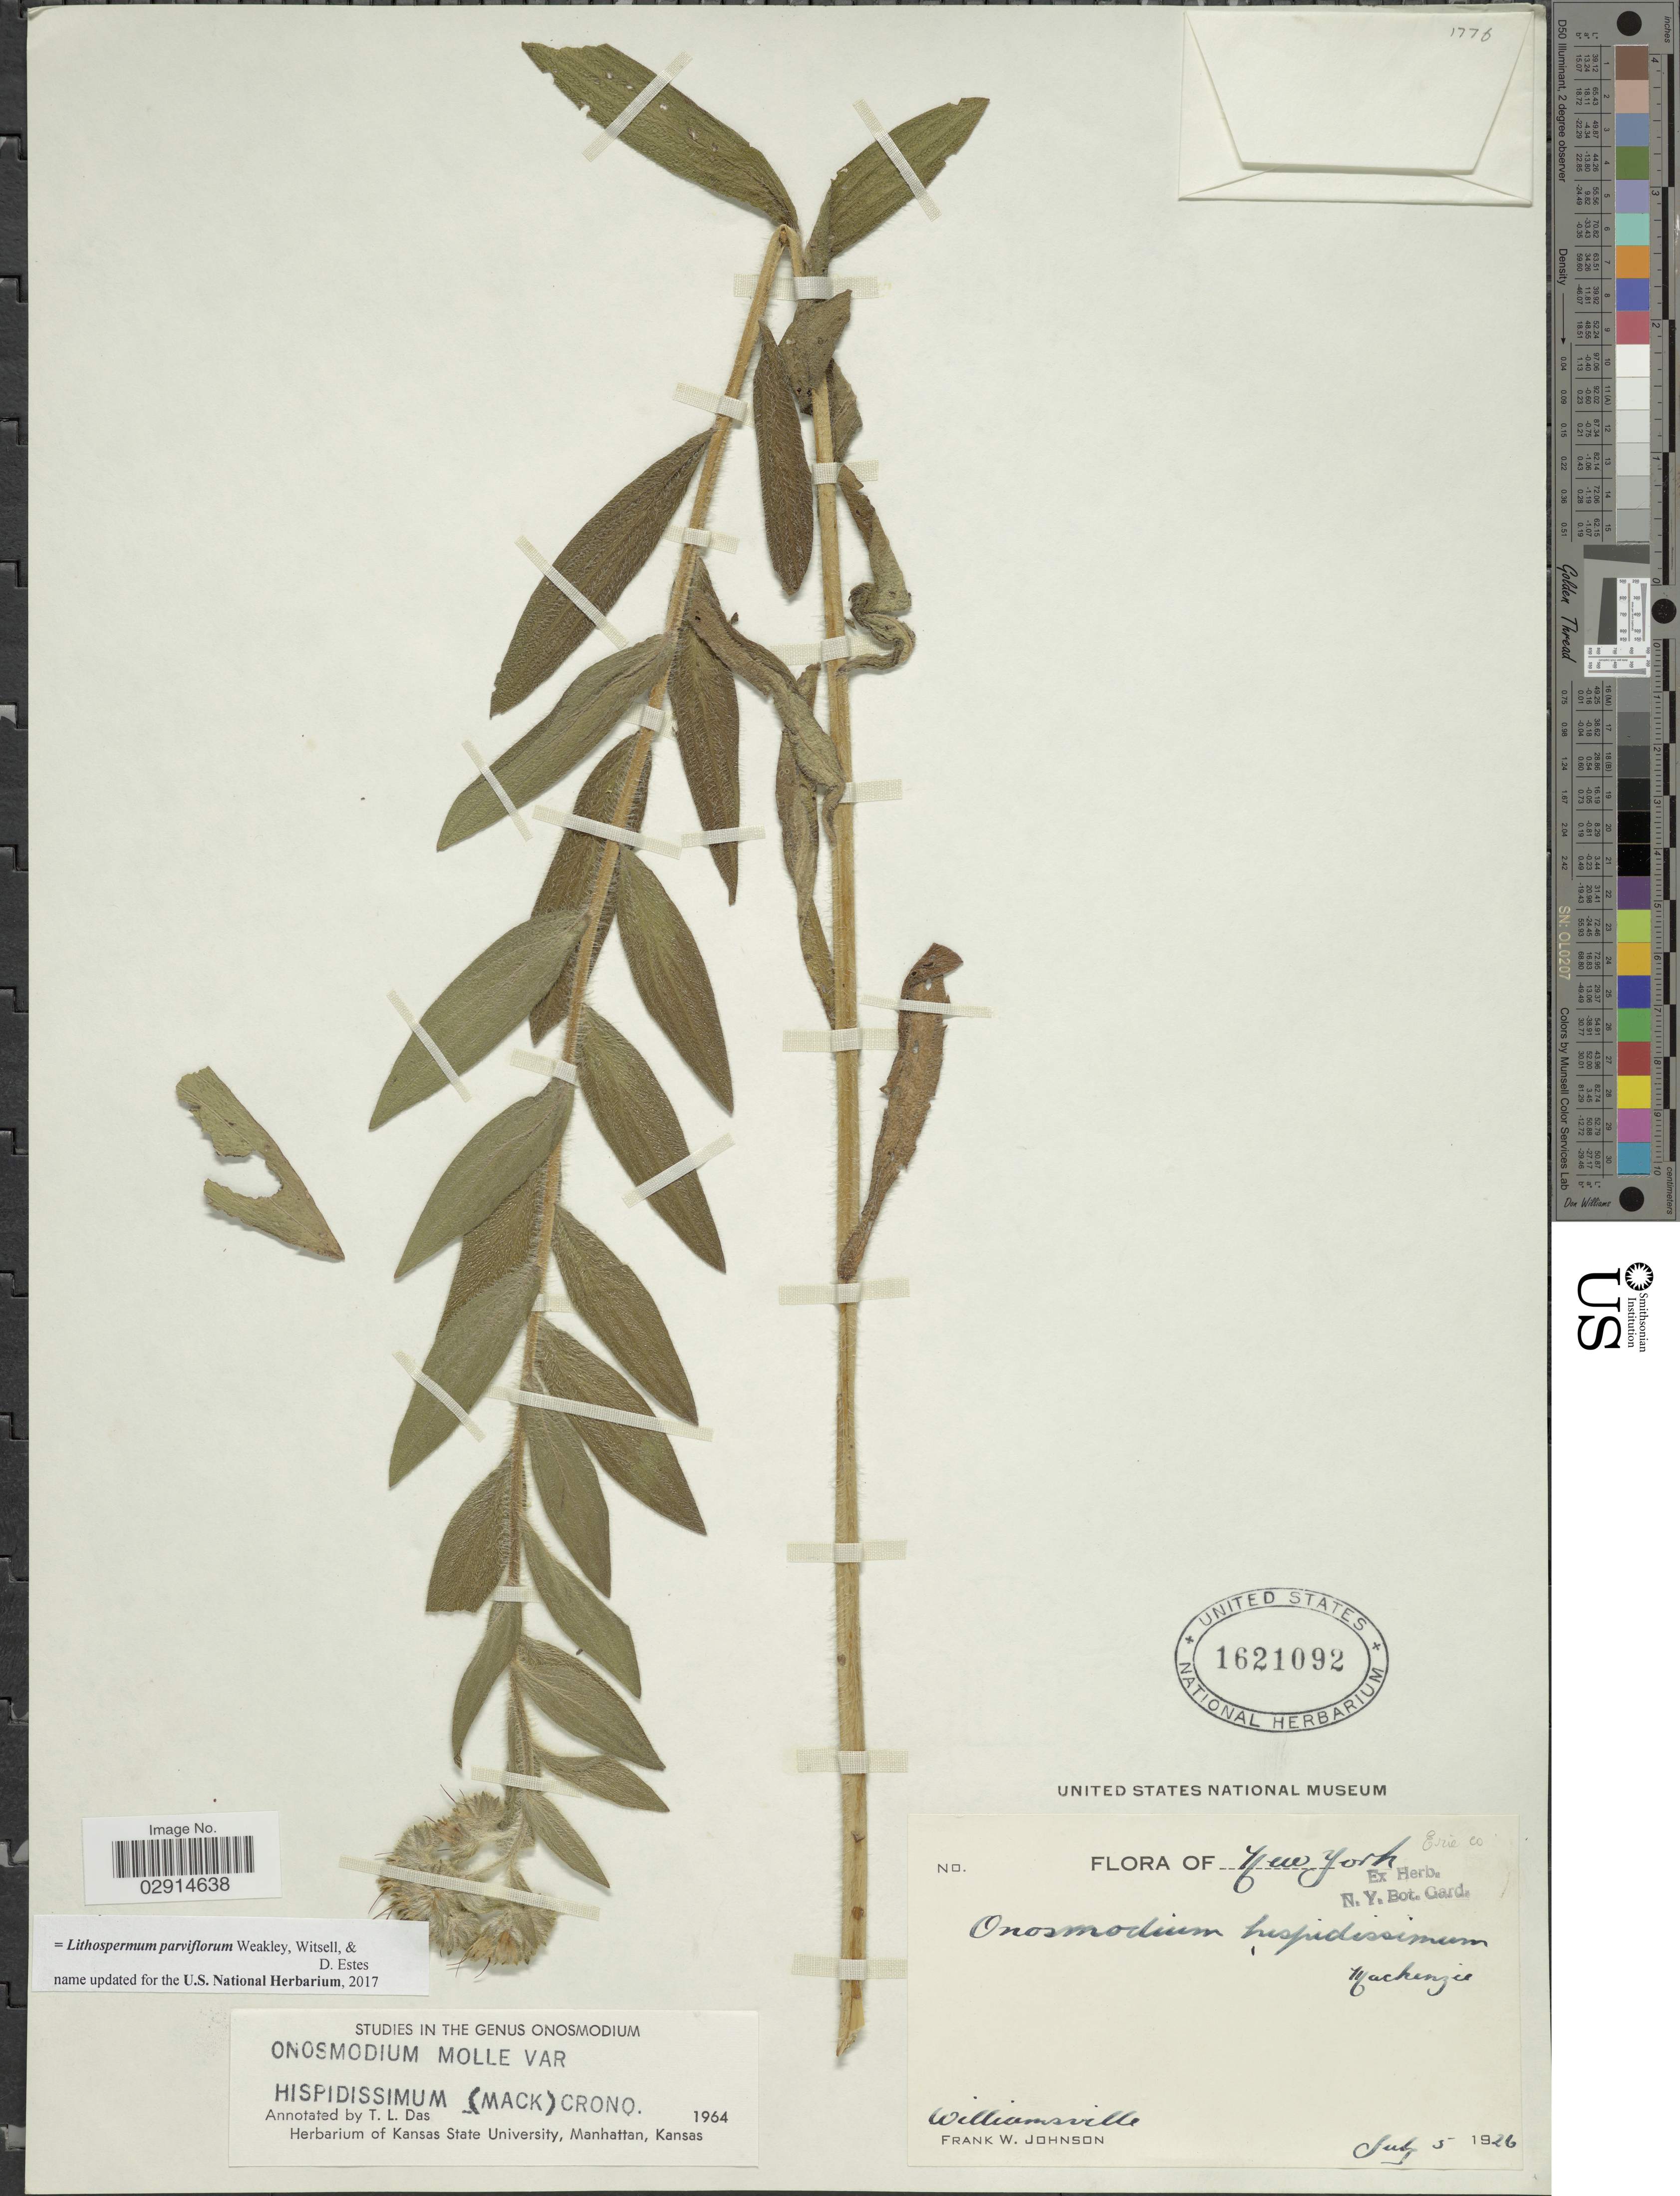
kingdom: Plantae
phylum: Tracheophyta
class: Magnoliopsida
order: Boraginales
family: Boraginaceae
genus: Lithospermum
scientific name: Lithospermum parviflorum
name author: Weakley et al.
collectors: F. W. Johnson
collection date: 1926-07-05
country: United States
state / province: New York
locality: Erie Co. Williamsville. Mackenzie [unsure placement]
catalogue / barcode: US 1621092